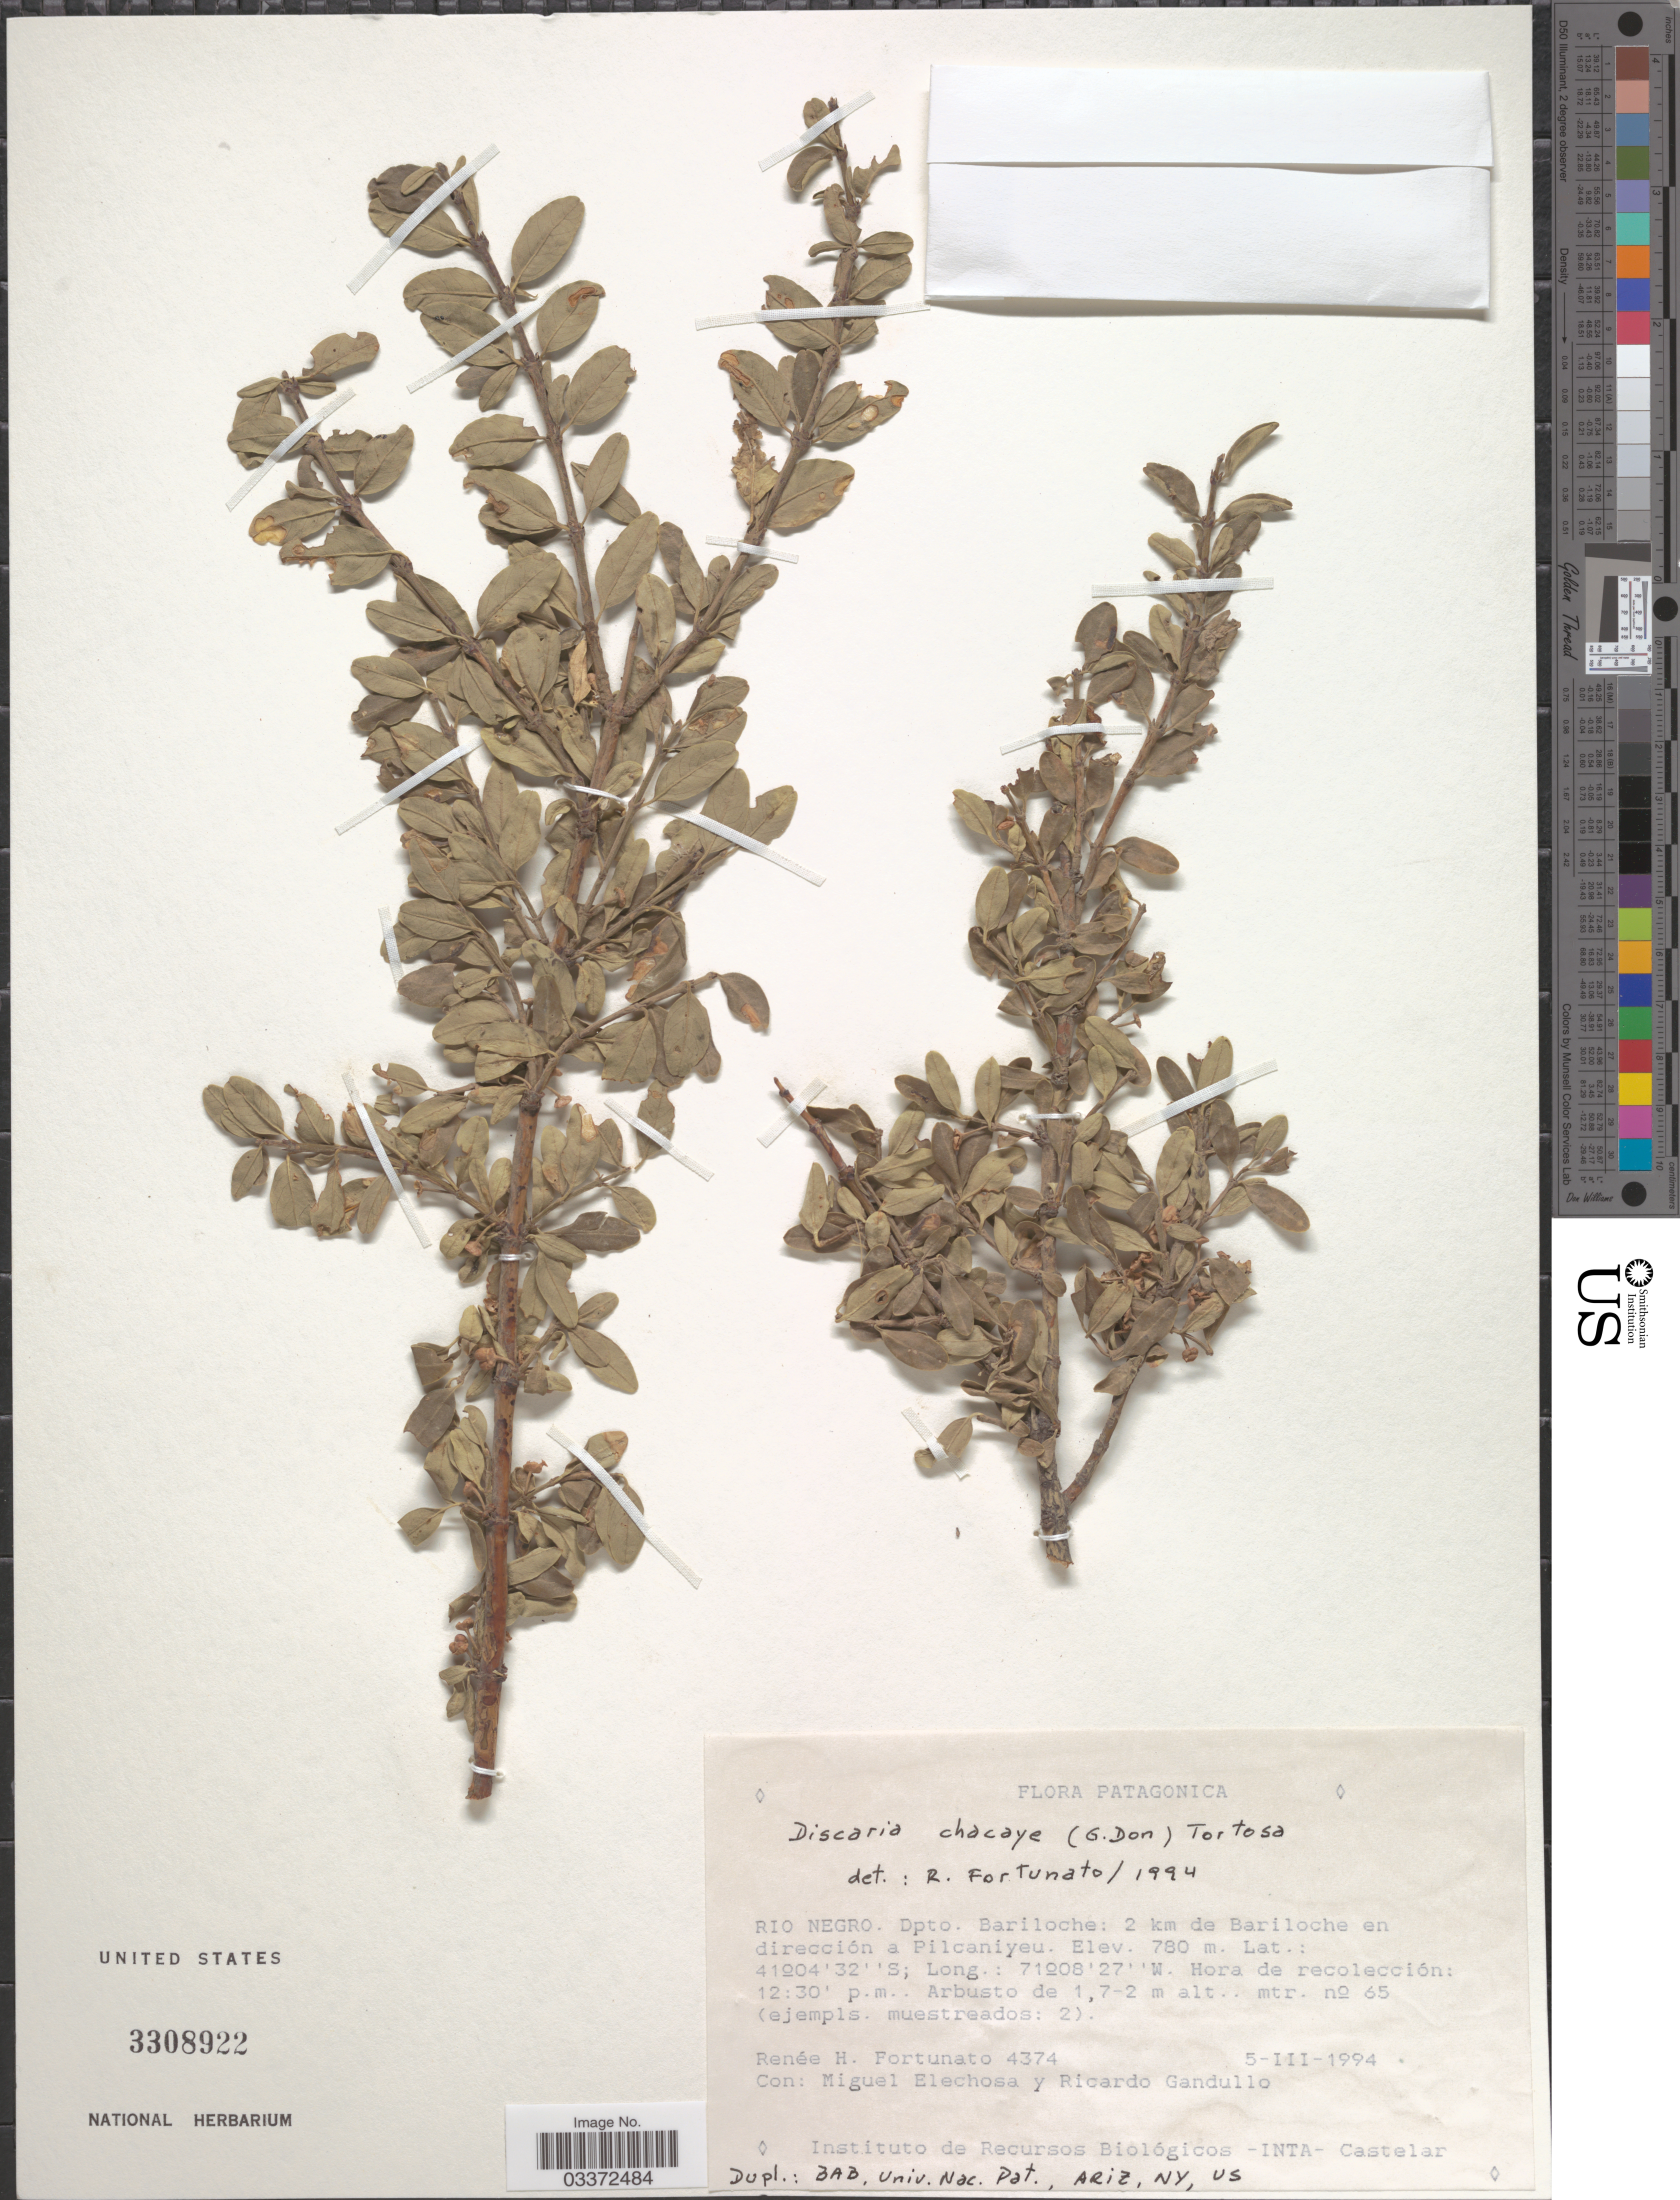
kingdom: Plantae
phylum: Tracheophyta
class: Magnoliopsida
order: Rosales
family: Rhamnaceae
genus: Discaria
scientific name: Discaria chacaye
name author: (G. Don) Tortosa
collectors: R. H. Fortunato, M. Elechosa & R. Gandullo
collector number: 4374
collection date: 1994-03-05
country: Argentina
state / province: Rio Negro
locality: Patagonica, Dpto. Bariloche: 2 km de Bariloche en dirección a Pilcaniyeu.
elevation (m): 780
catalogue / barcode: US 3308922